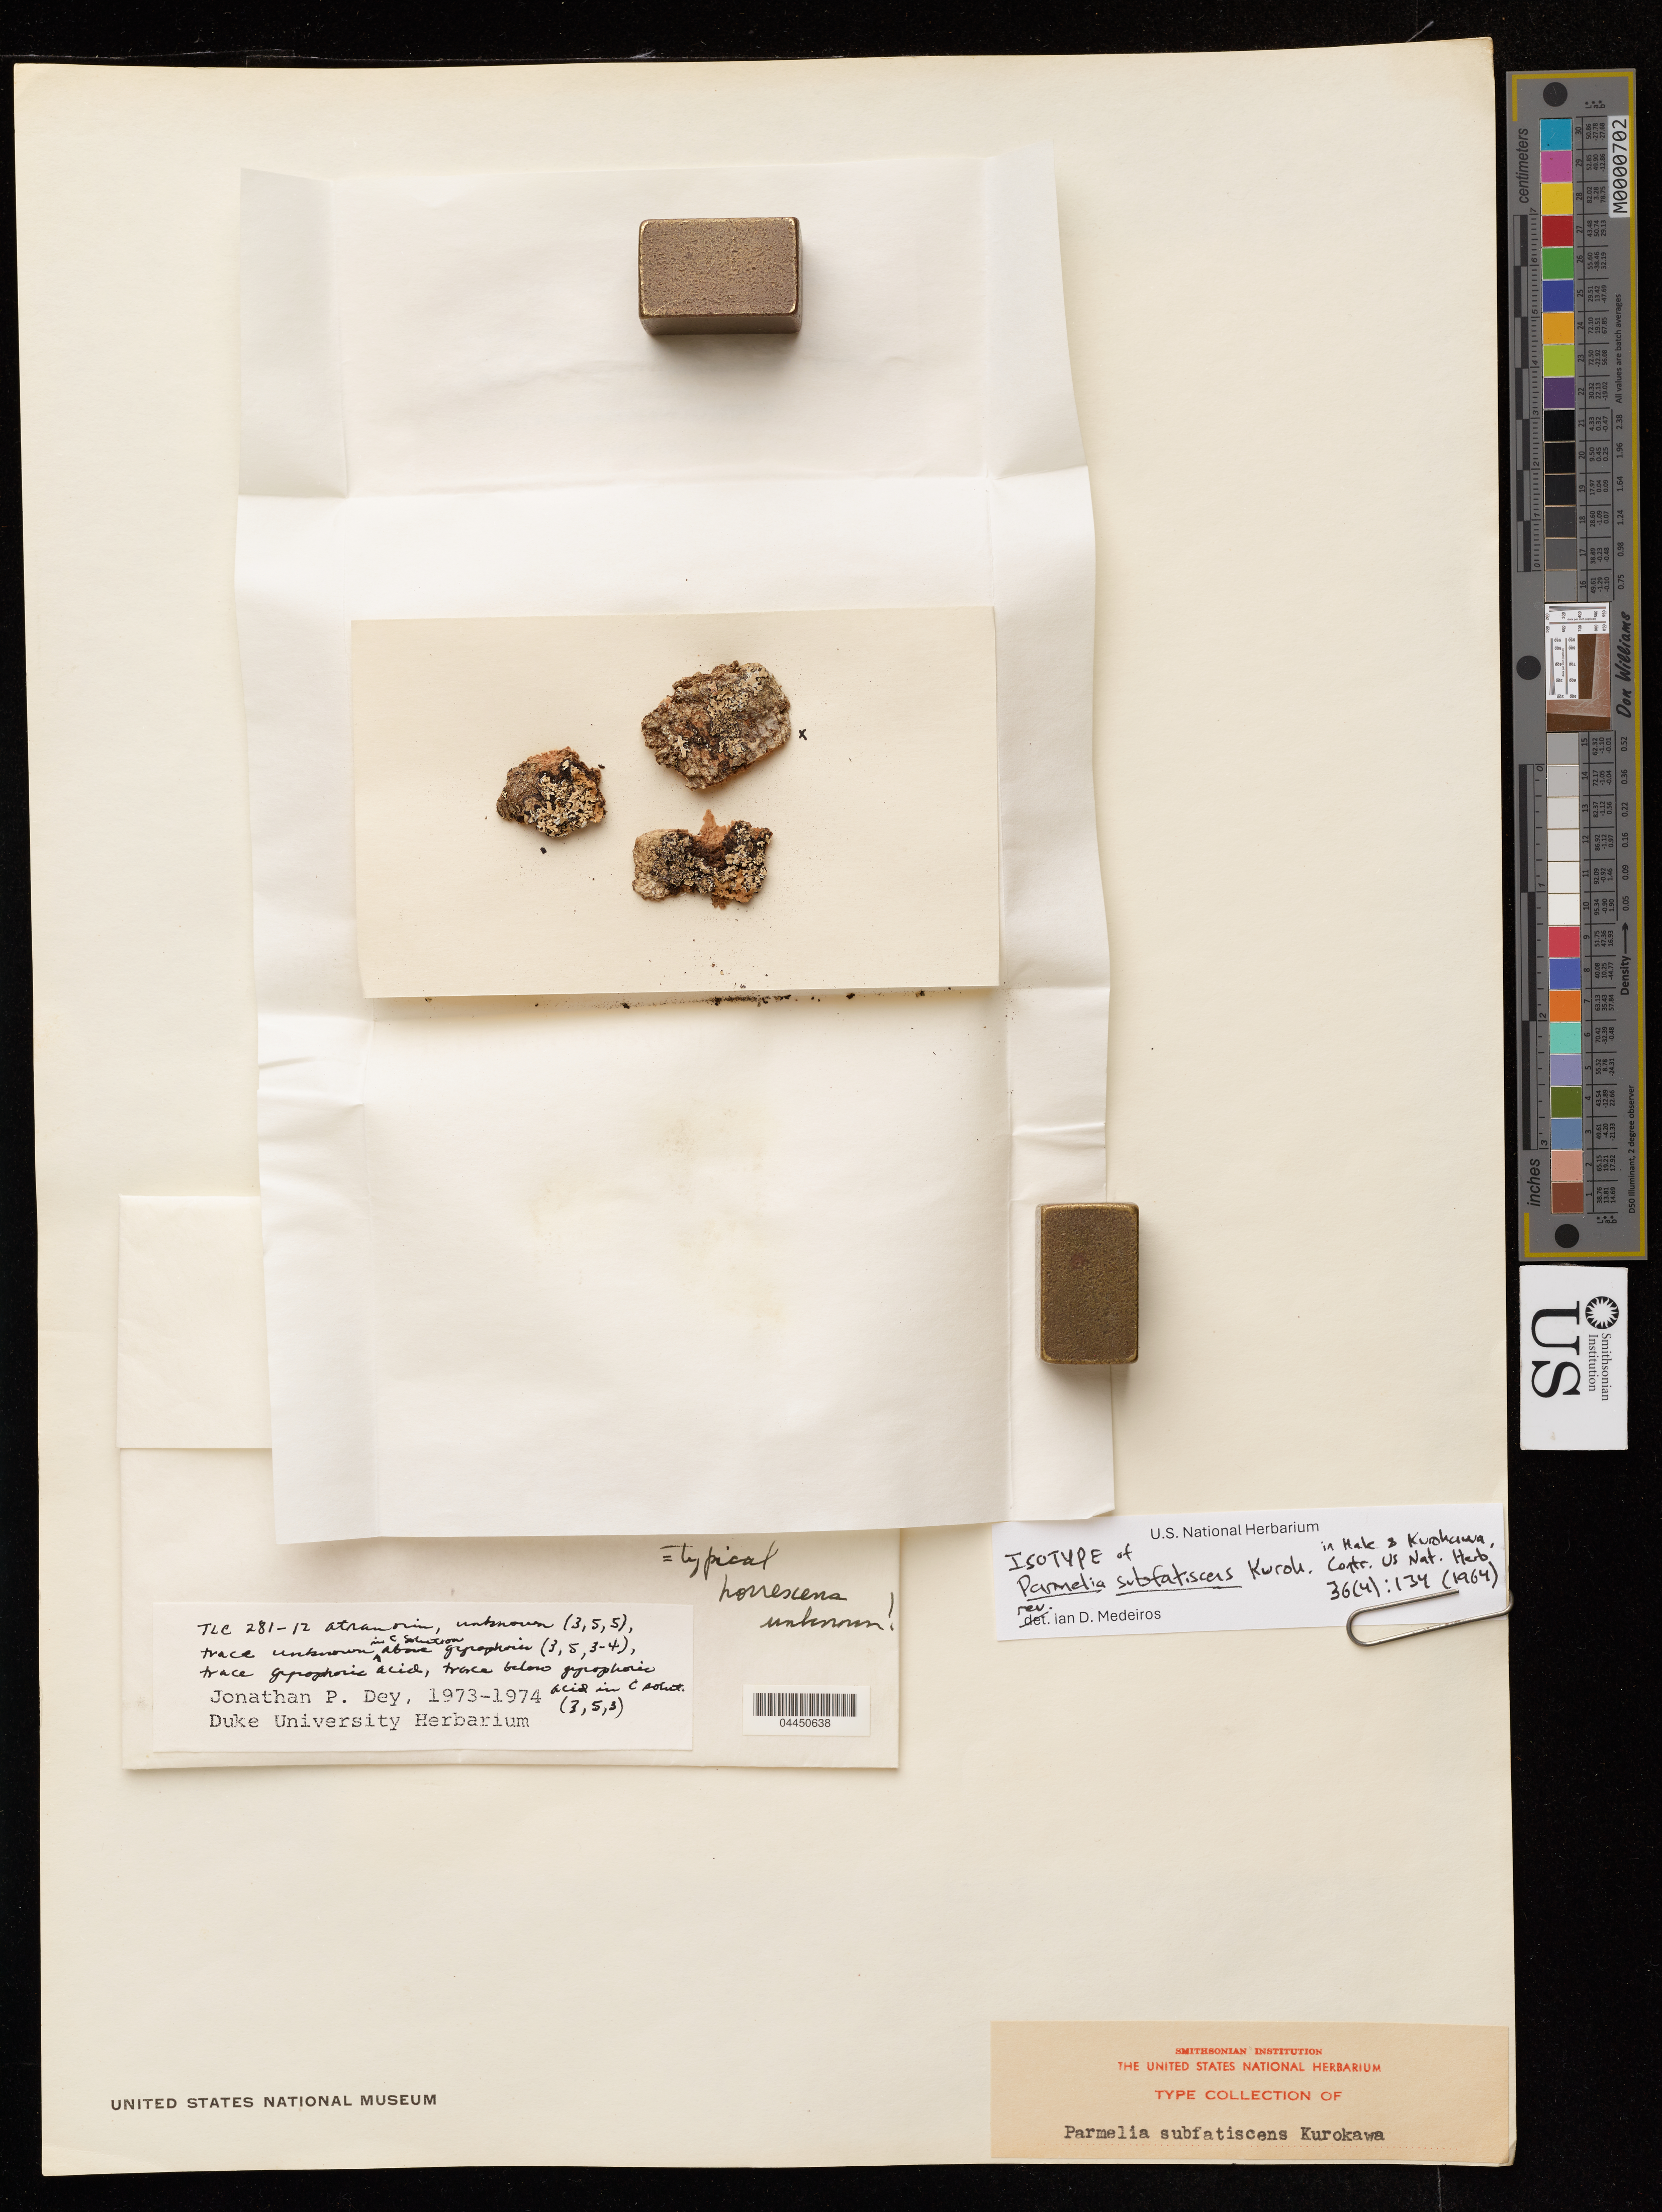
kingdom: Fungi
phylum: Ascomycota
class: Lecanoromycetes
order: Lecanorales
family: Parmeliaceae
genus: Parmelia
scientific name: Parmelia subfatiscens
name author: Kurok.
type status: Isotype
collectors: O. Almborn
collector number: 6443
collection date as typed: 10 Oct 1953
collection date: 1953-10-10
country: South Africa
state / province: Limpopo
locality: Zoutpansberg Dist. Punch Bowl Inn N. of Louis Trichardt. Transvaal.